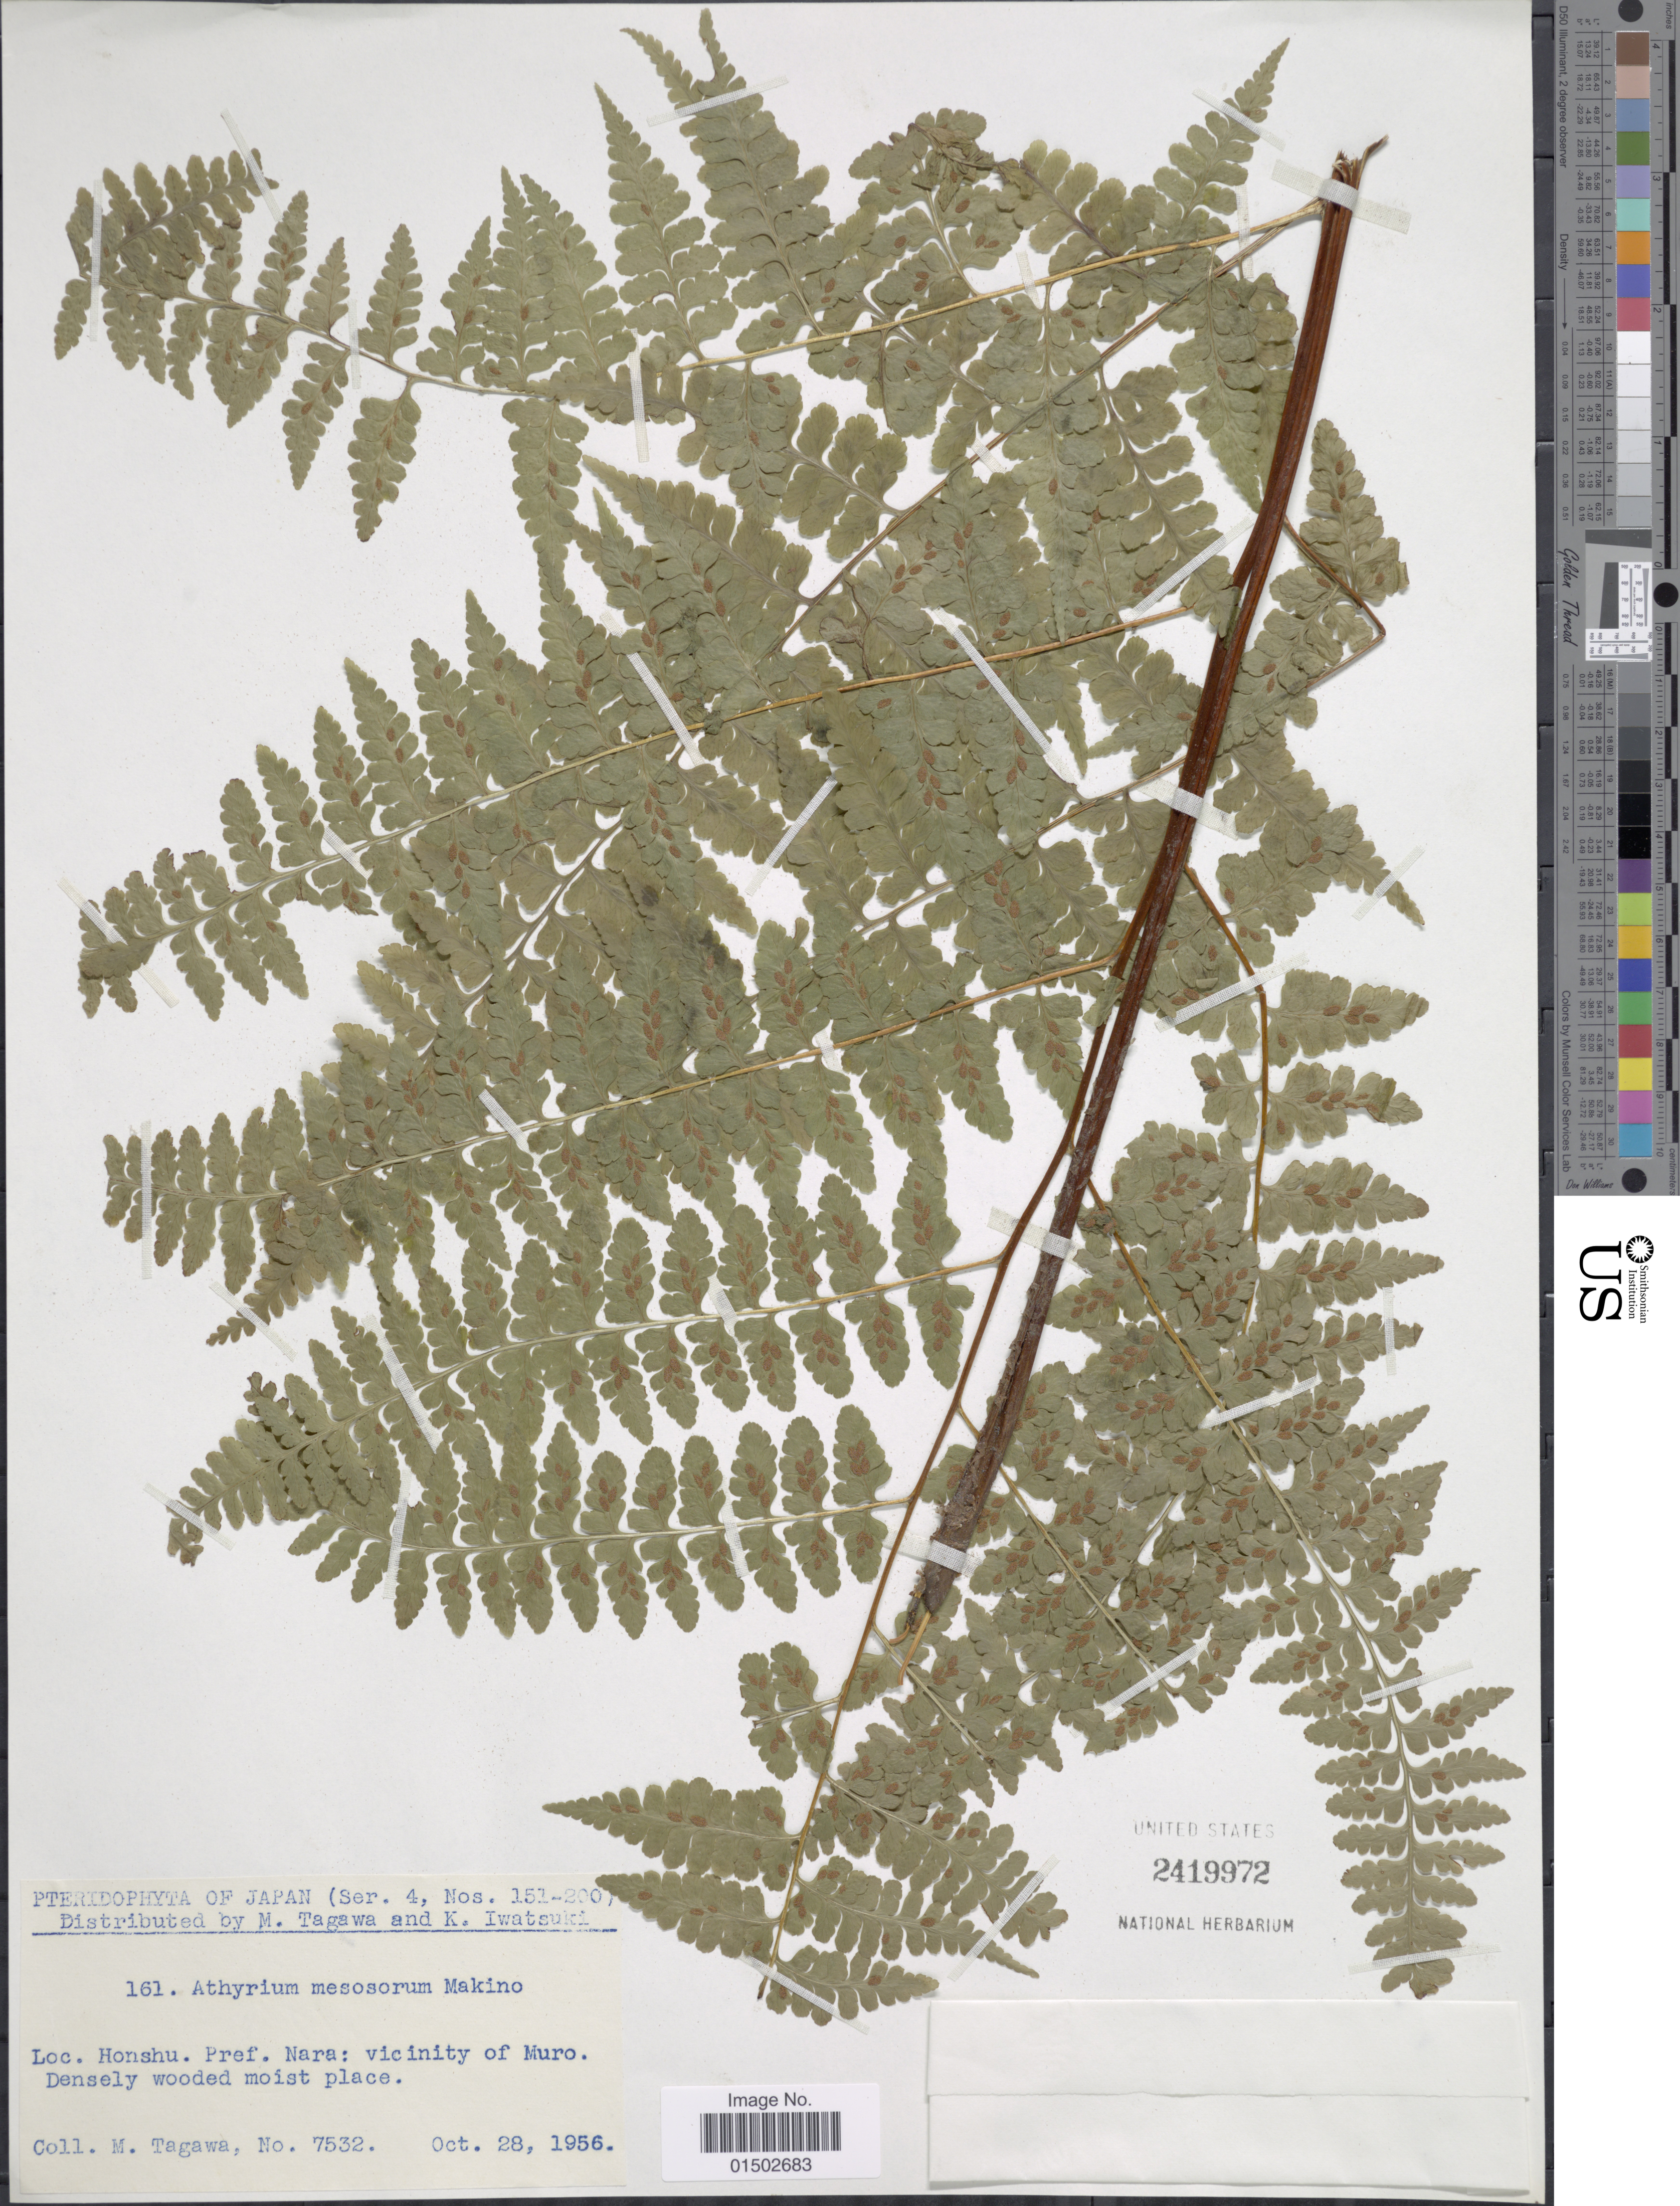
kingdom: Plantae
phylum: Tracheophyta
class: Polypodiopsida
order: Polypodiales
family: Rhachidosoraceae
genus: Rhachidosorus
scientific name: Rhachidosorus mesosorus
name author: (Makino) Ching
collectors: M. Tagawa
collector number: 7532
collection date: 1956-10-28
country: Japan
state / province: Nara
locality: Honshu: vicinity of Muro. Densely wooded moist place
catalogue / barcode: US 2419972